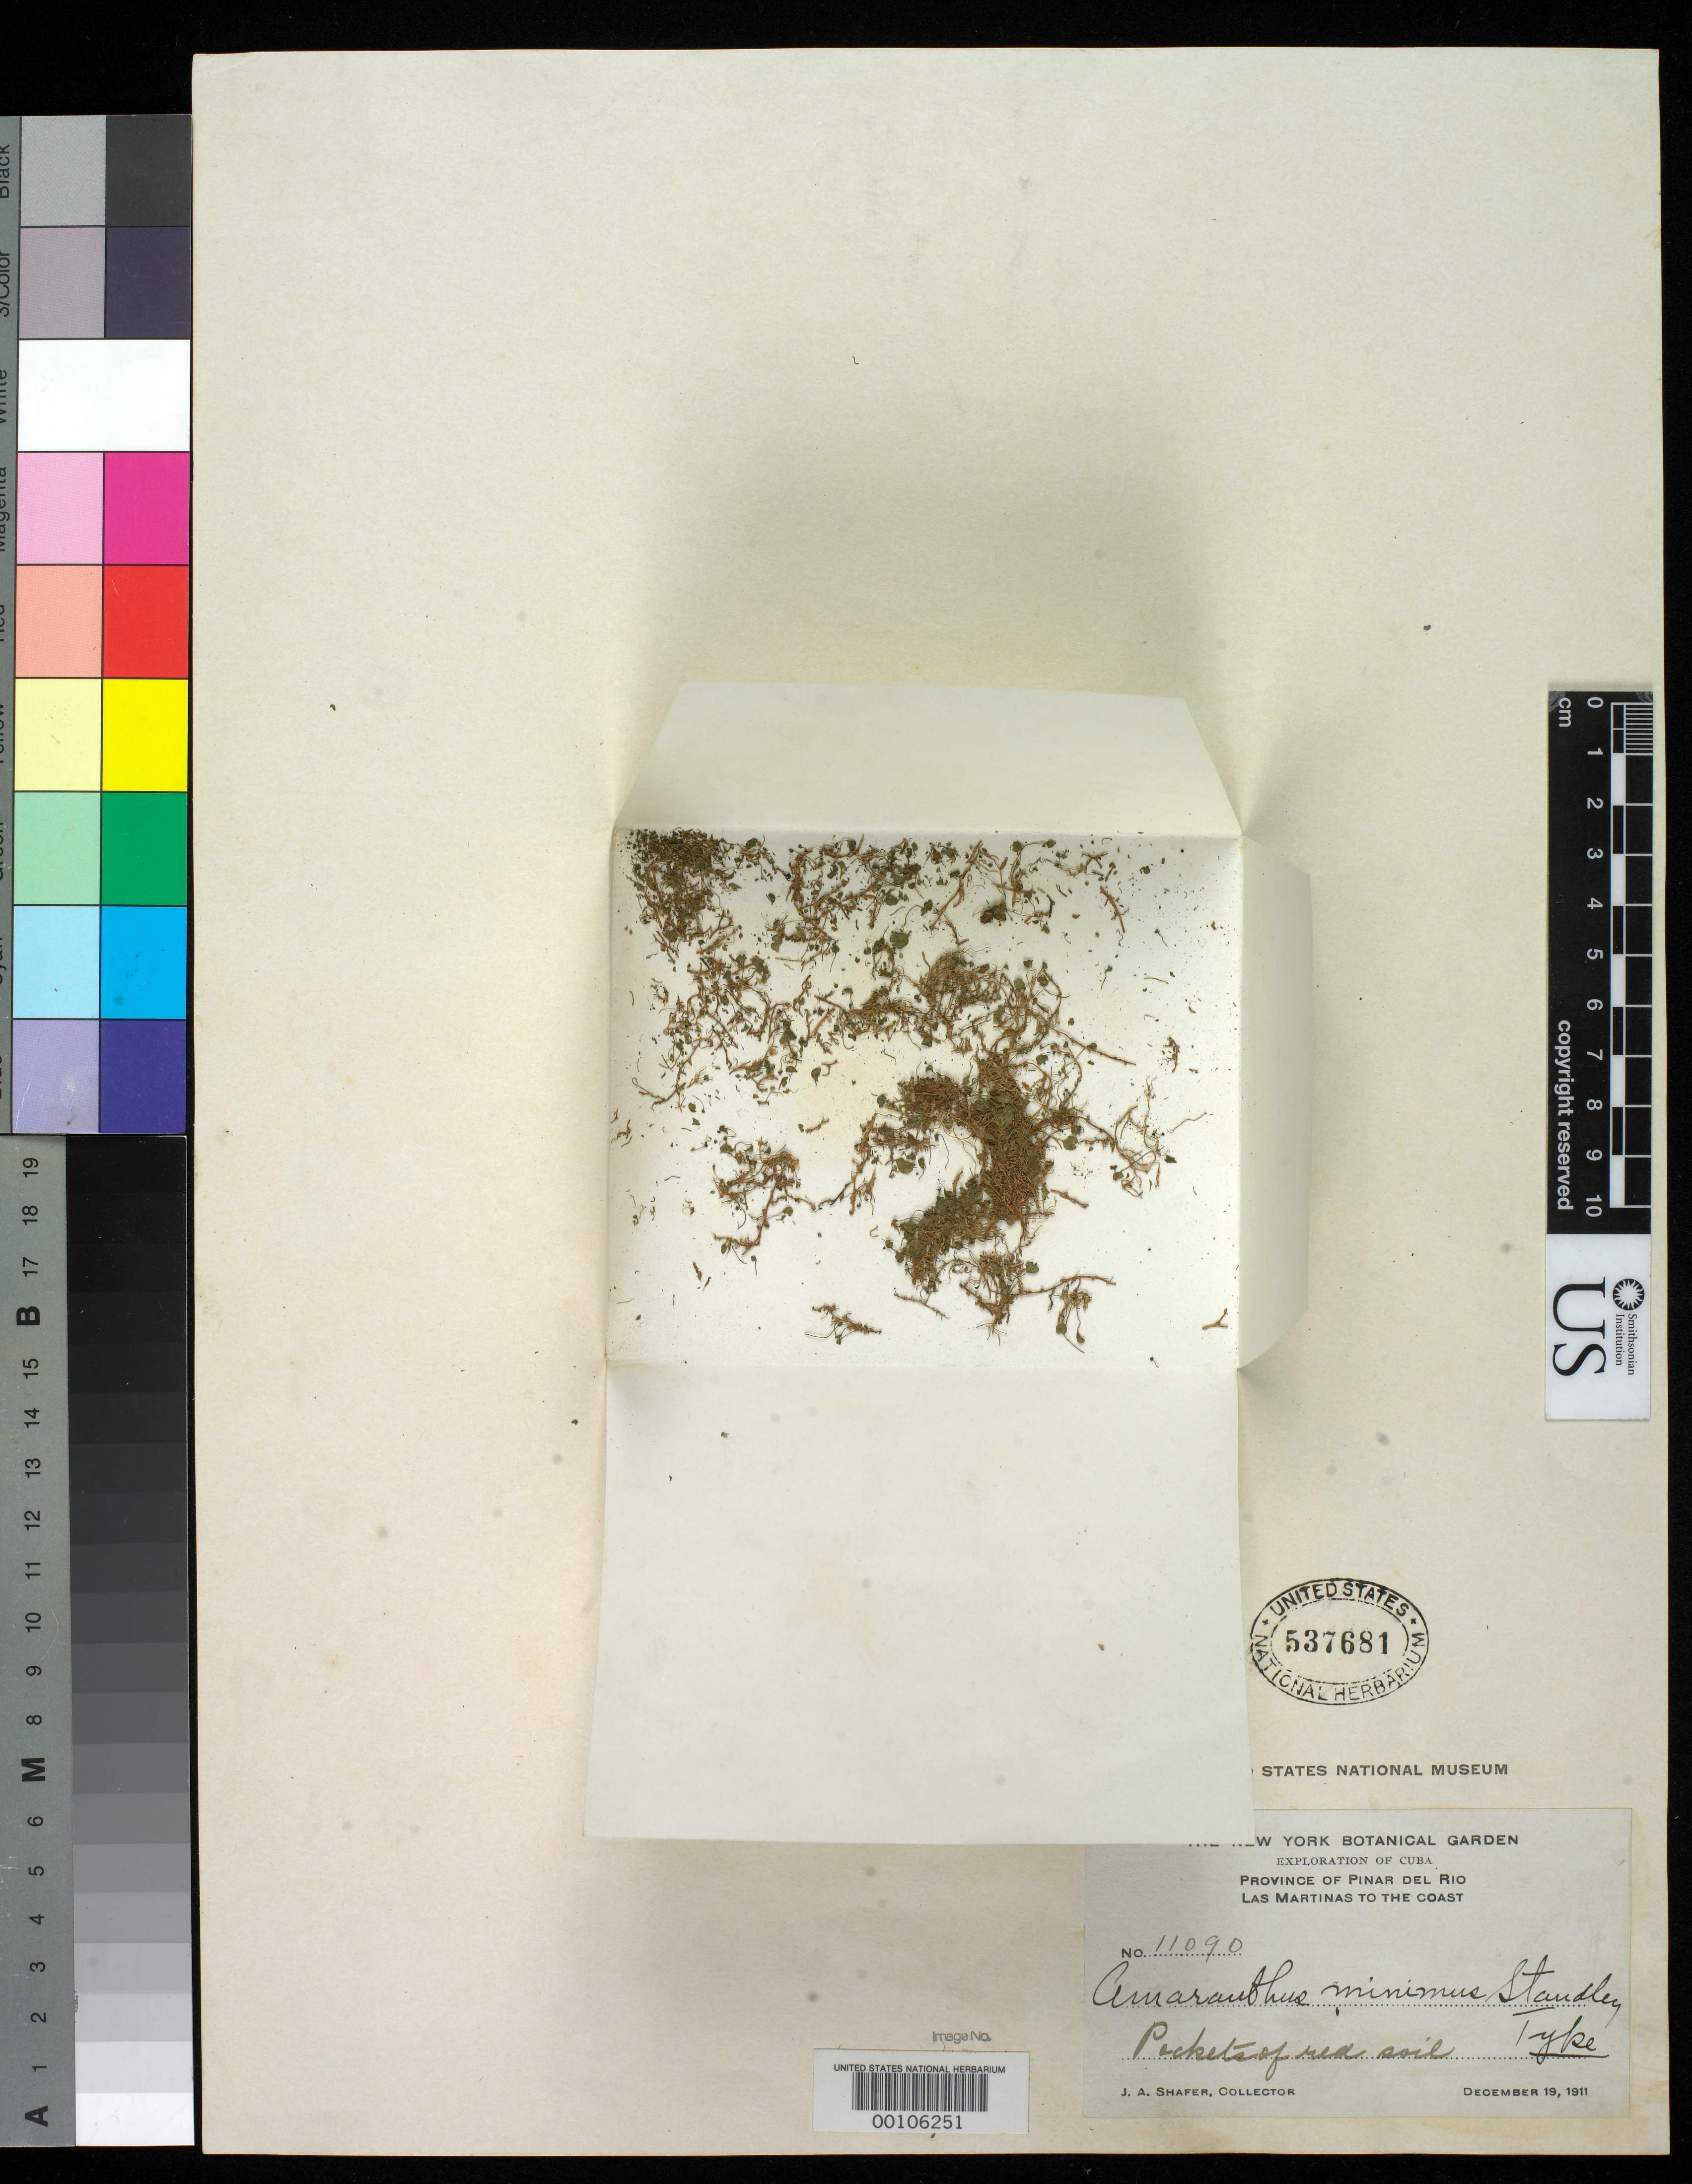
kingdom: Plantae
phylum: Tracheophyta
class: Magnoliopsida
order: Caryophyllales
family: Amaranthaceae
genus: Amaranthus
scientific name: Amaranthus minimus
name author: Standl.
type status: Holotype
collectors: J. A. Shafer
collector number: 11090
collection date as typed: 19 Dec 1911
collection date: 1911-12-19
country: Cuba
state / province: Pinar del Río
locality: Province of Pinar del Rio, Las Martinas to the coast.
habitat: Pockets of red soil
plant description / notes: Label annotated as "Type". Fragmentary material (only) in pocket on sheet.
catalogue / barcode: US 537681